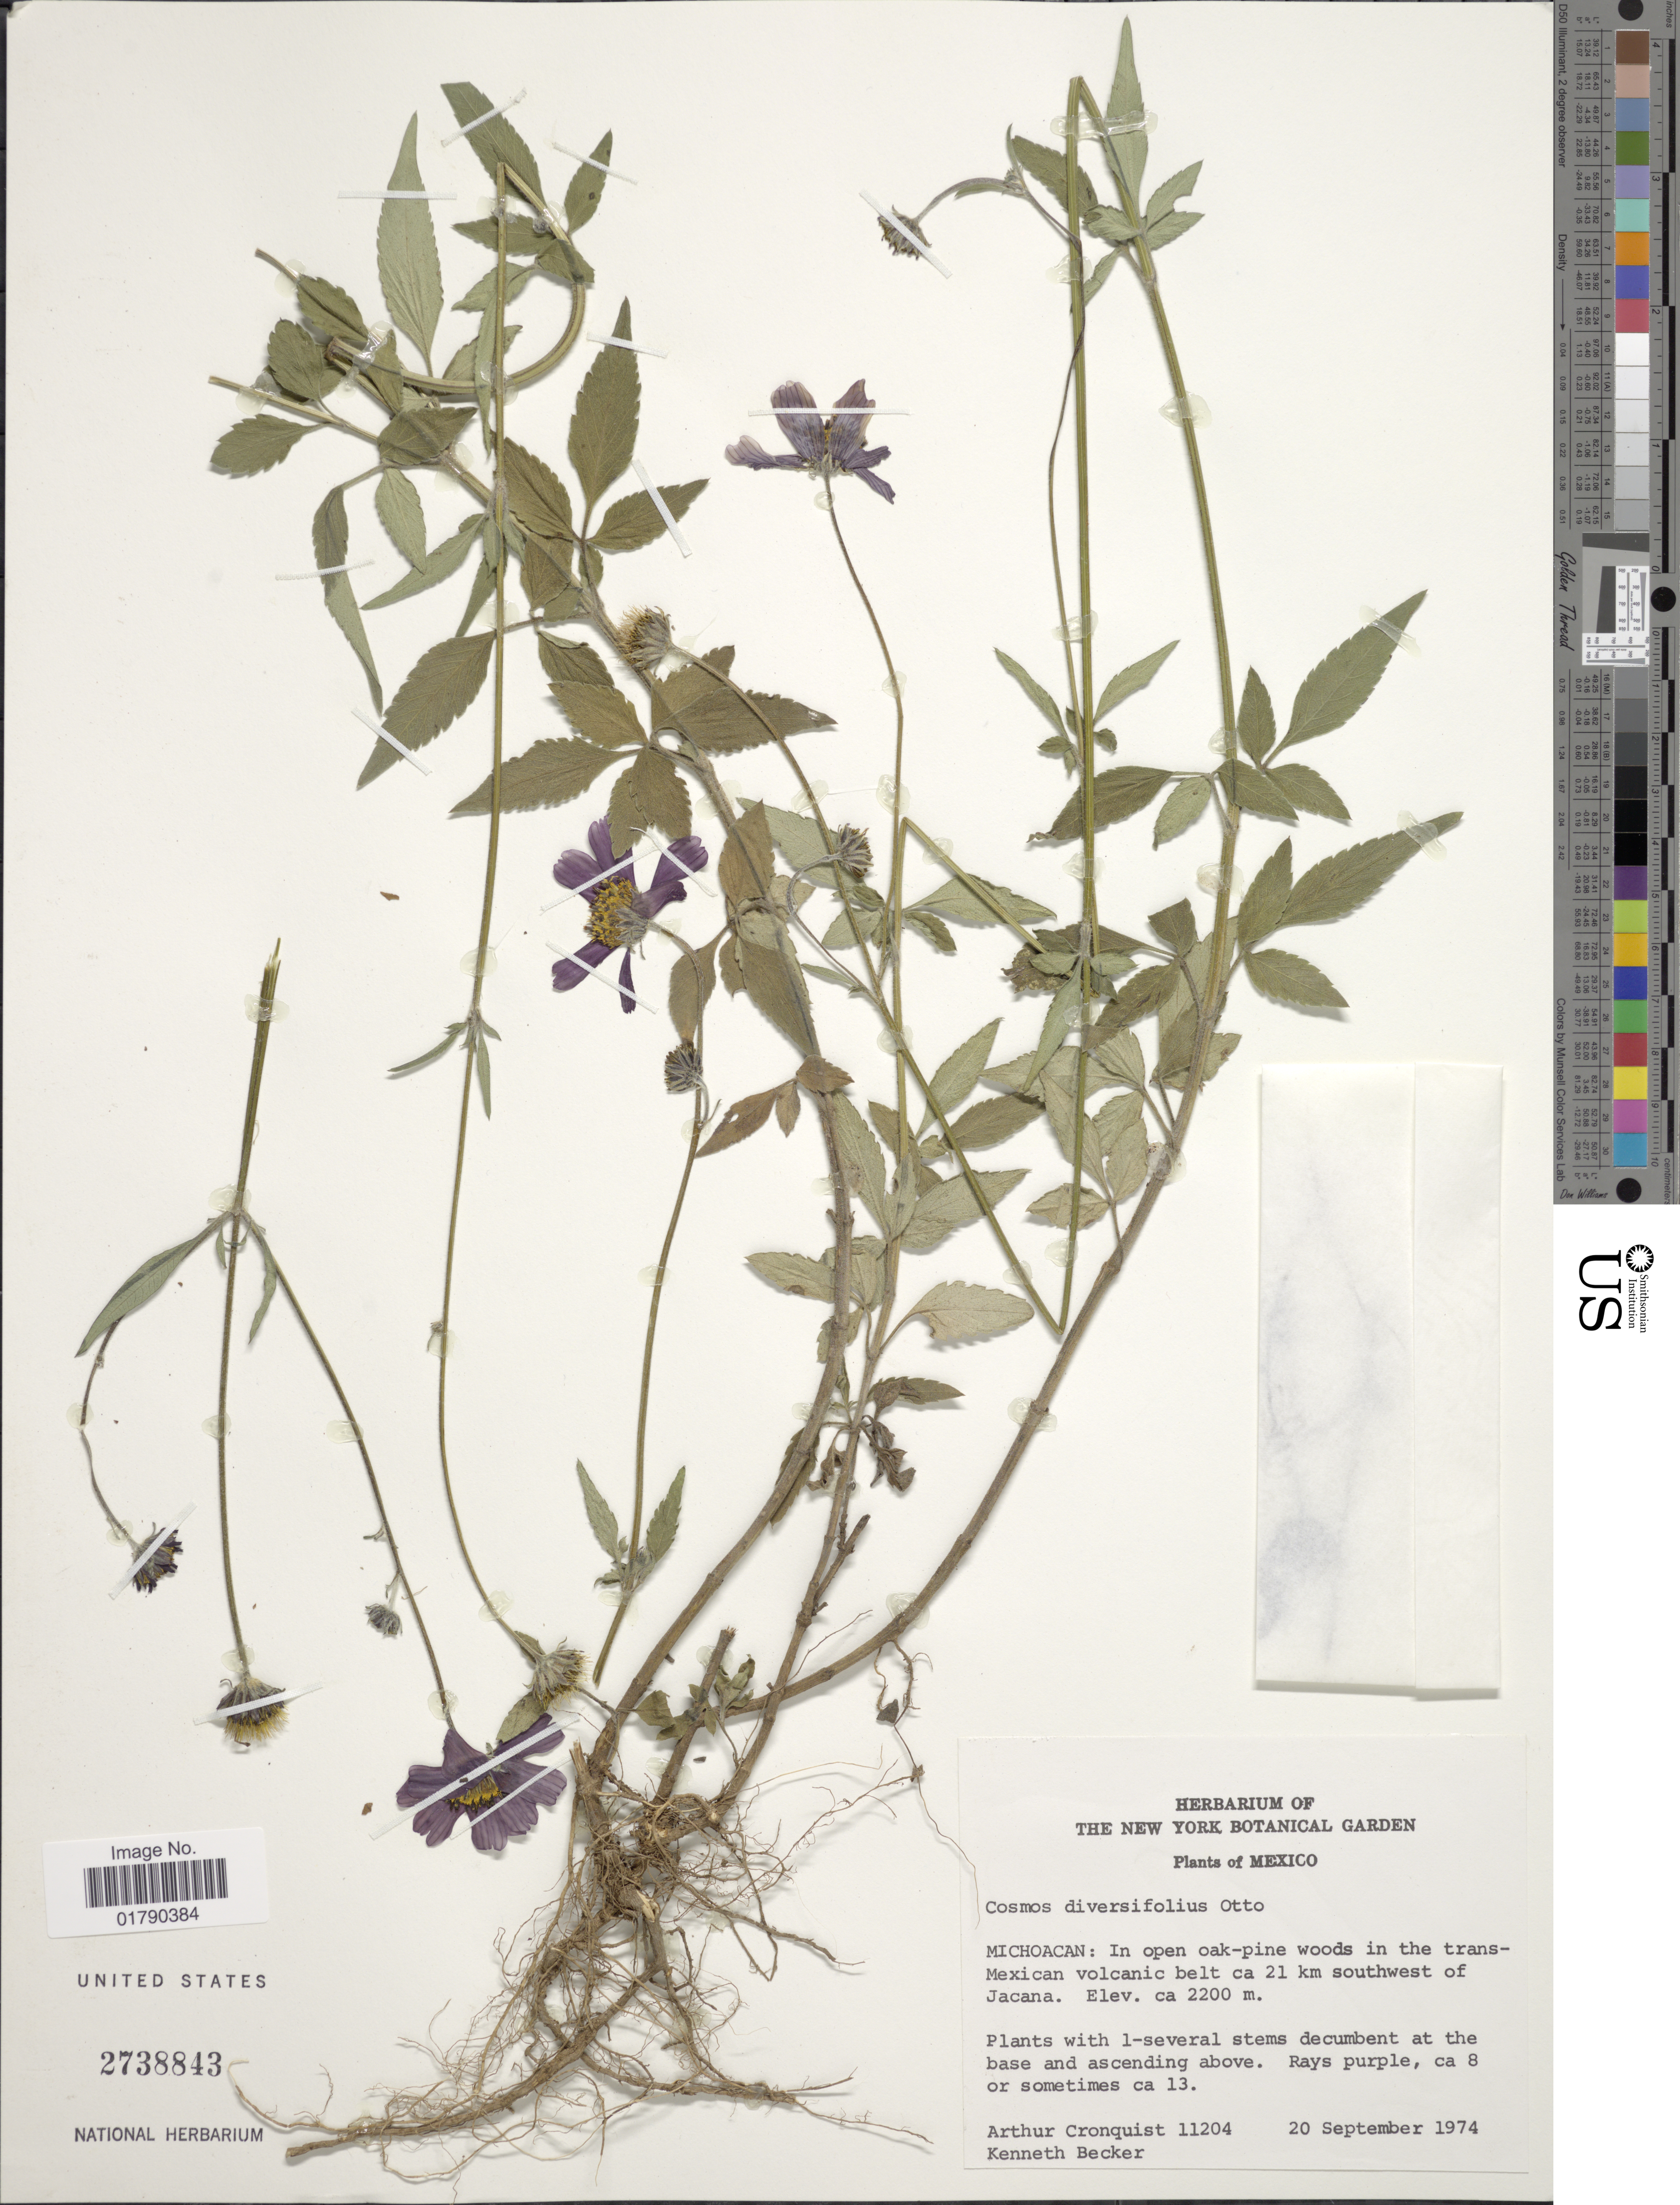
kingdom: Plantae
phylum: Tracheophyta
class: Magnoliopsida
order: Asterales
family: Asteraceae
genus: Cosmos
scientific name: Cosmos diversifolius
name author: Otto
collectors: A. J. Cronquist & K. M. Becker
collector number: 11204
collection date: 1974-09-20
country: Mexico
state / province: Michoacán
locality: In open oak-pine woods in the trans-Mexican volcanic belt ca 21 km southwest of Jacana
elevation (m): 2200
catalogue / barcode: US 2738843